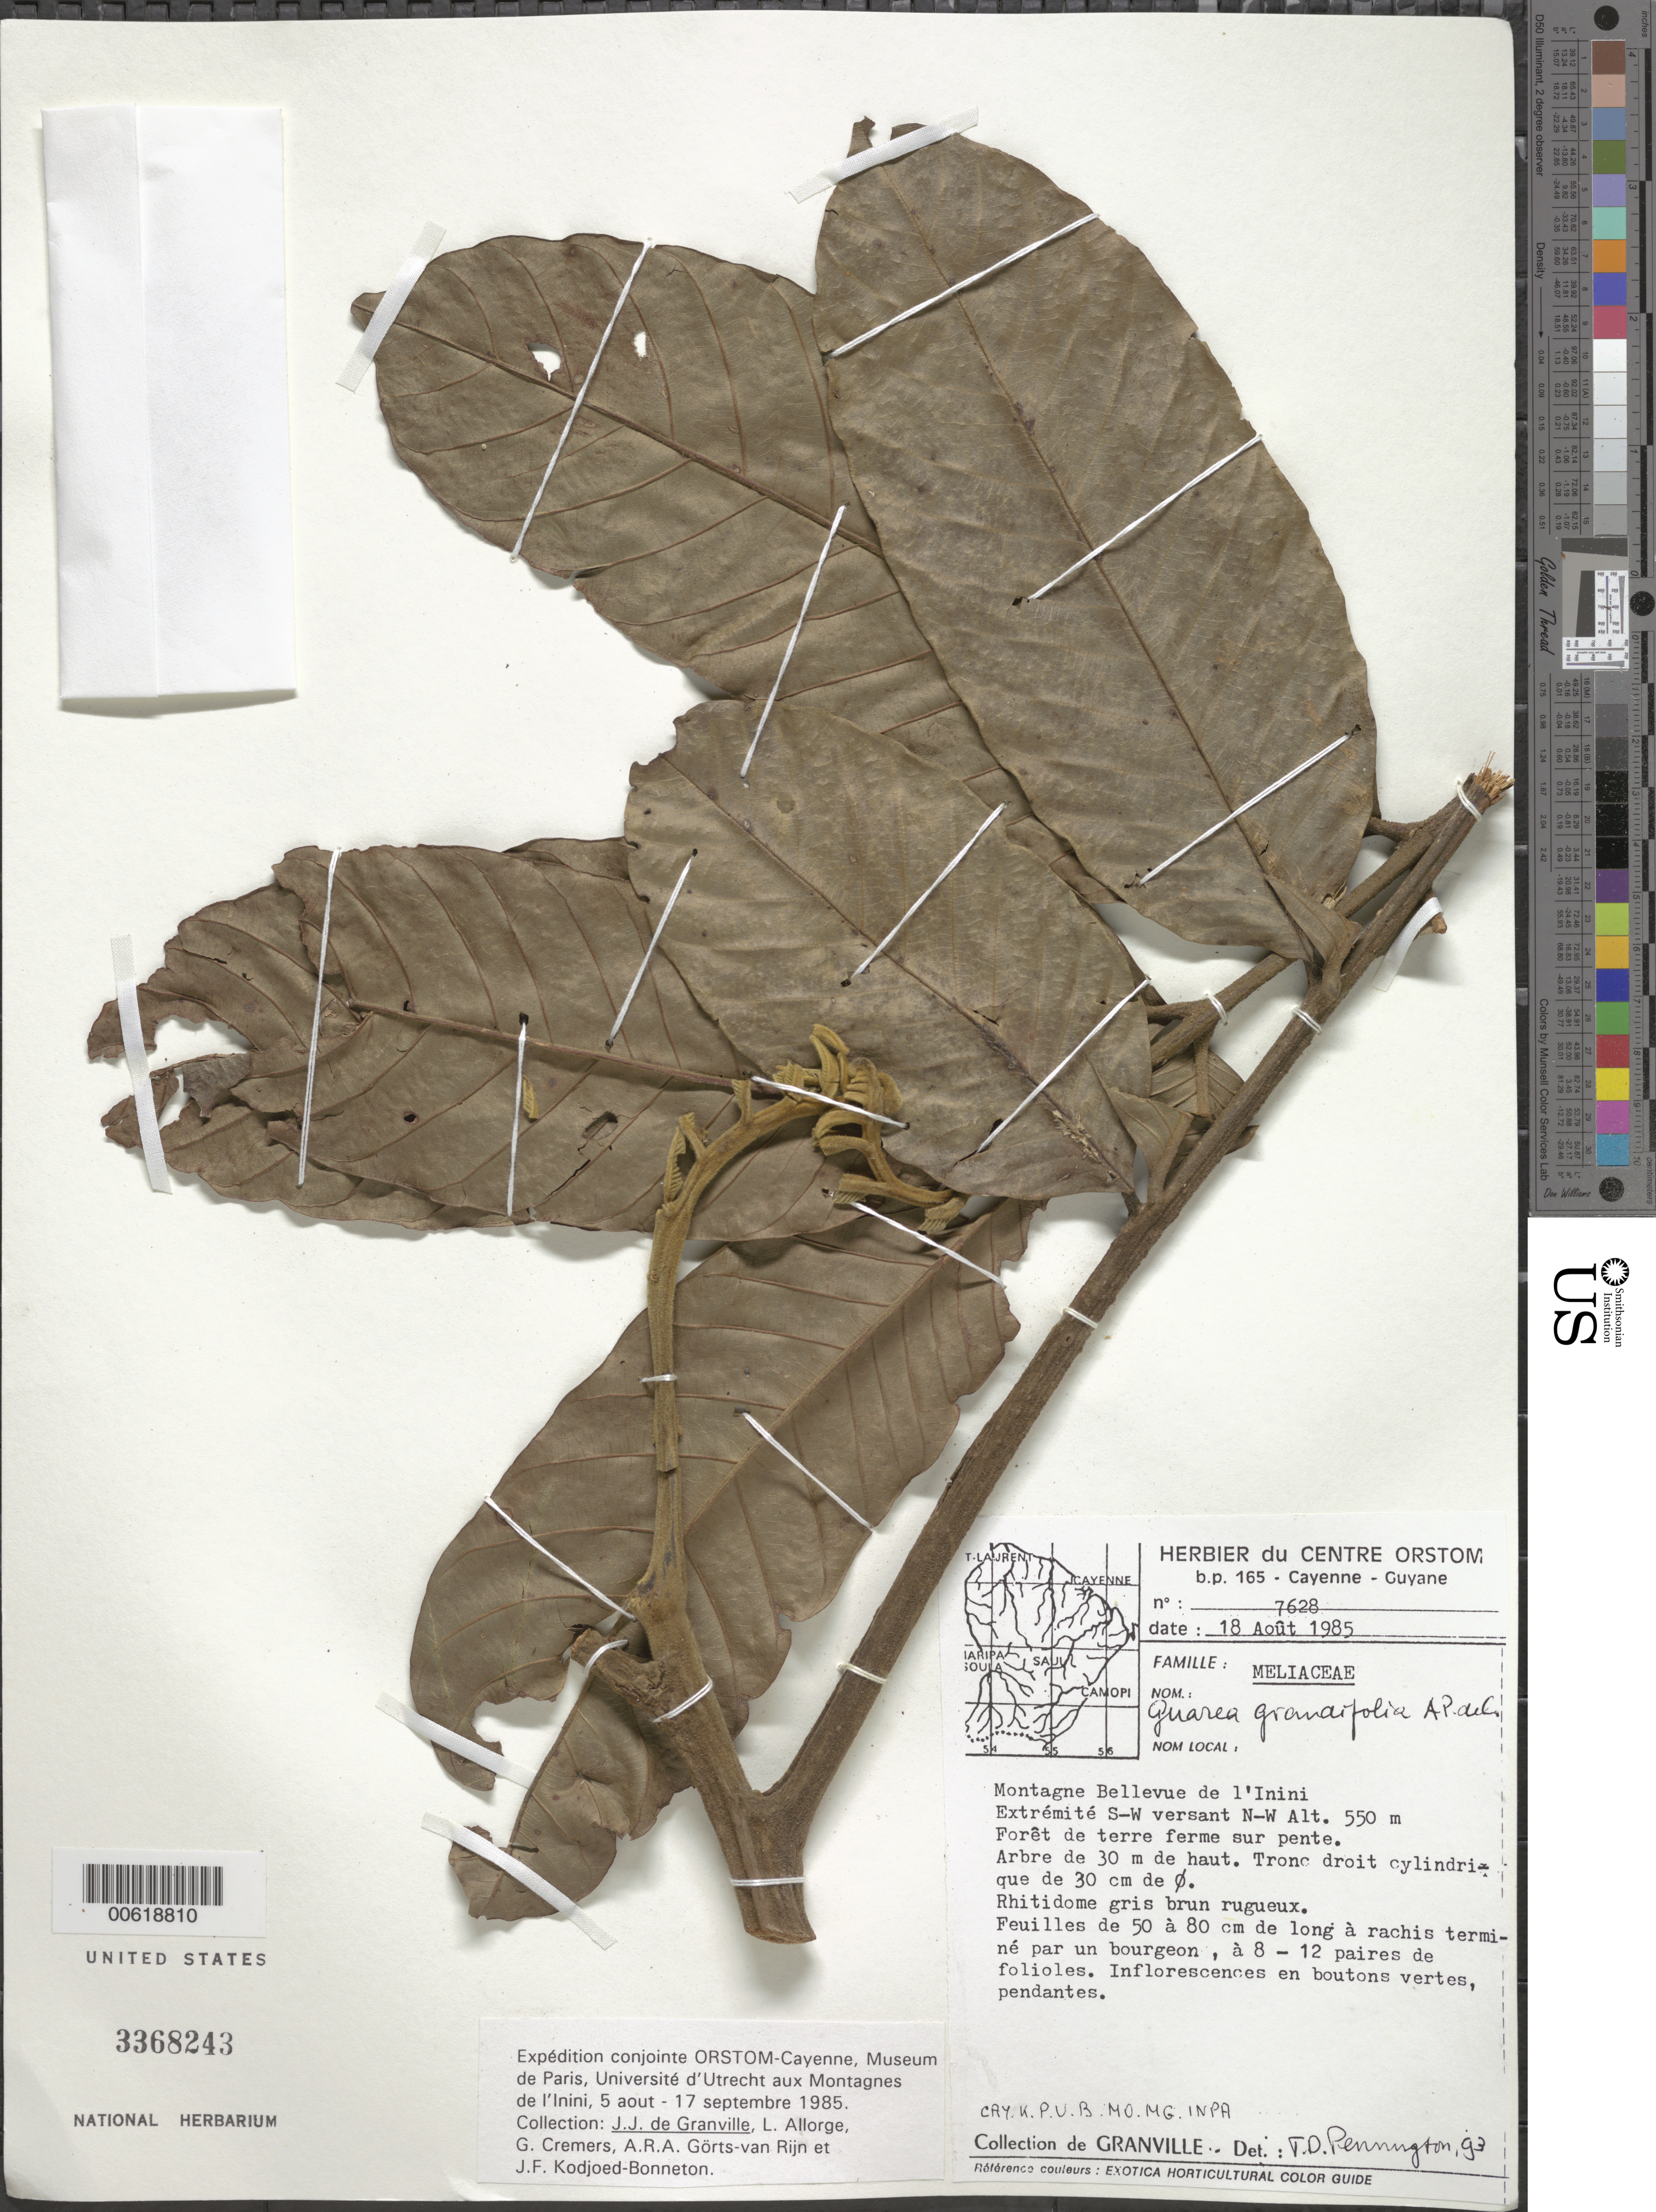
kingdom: Plantae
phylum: Tracheophyta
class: Magnoliopsida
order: Sapindales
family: Meliaceae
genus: Guarea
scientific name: Guarea grandifolia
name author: DC.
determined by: Pennington, T. D., (K)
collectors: J.-J. de Granville, L. Allorge, G. Cremers, A. .R. A. Görts-van Rijn & J. Kodjoed-Bonneton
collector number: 7628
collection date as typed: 18-Aug-85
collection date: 1985-08-18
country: French Guiana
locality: Montagnes Bellevue de l'Inini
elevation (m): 550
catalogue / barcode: US 3368243